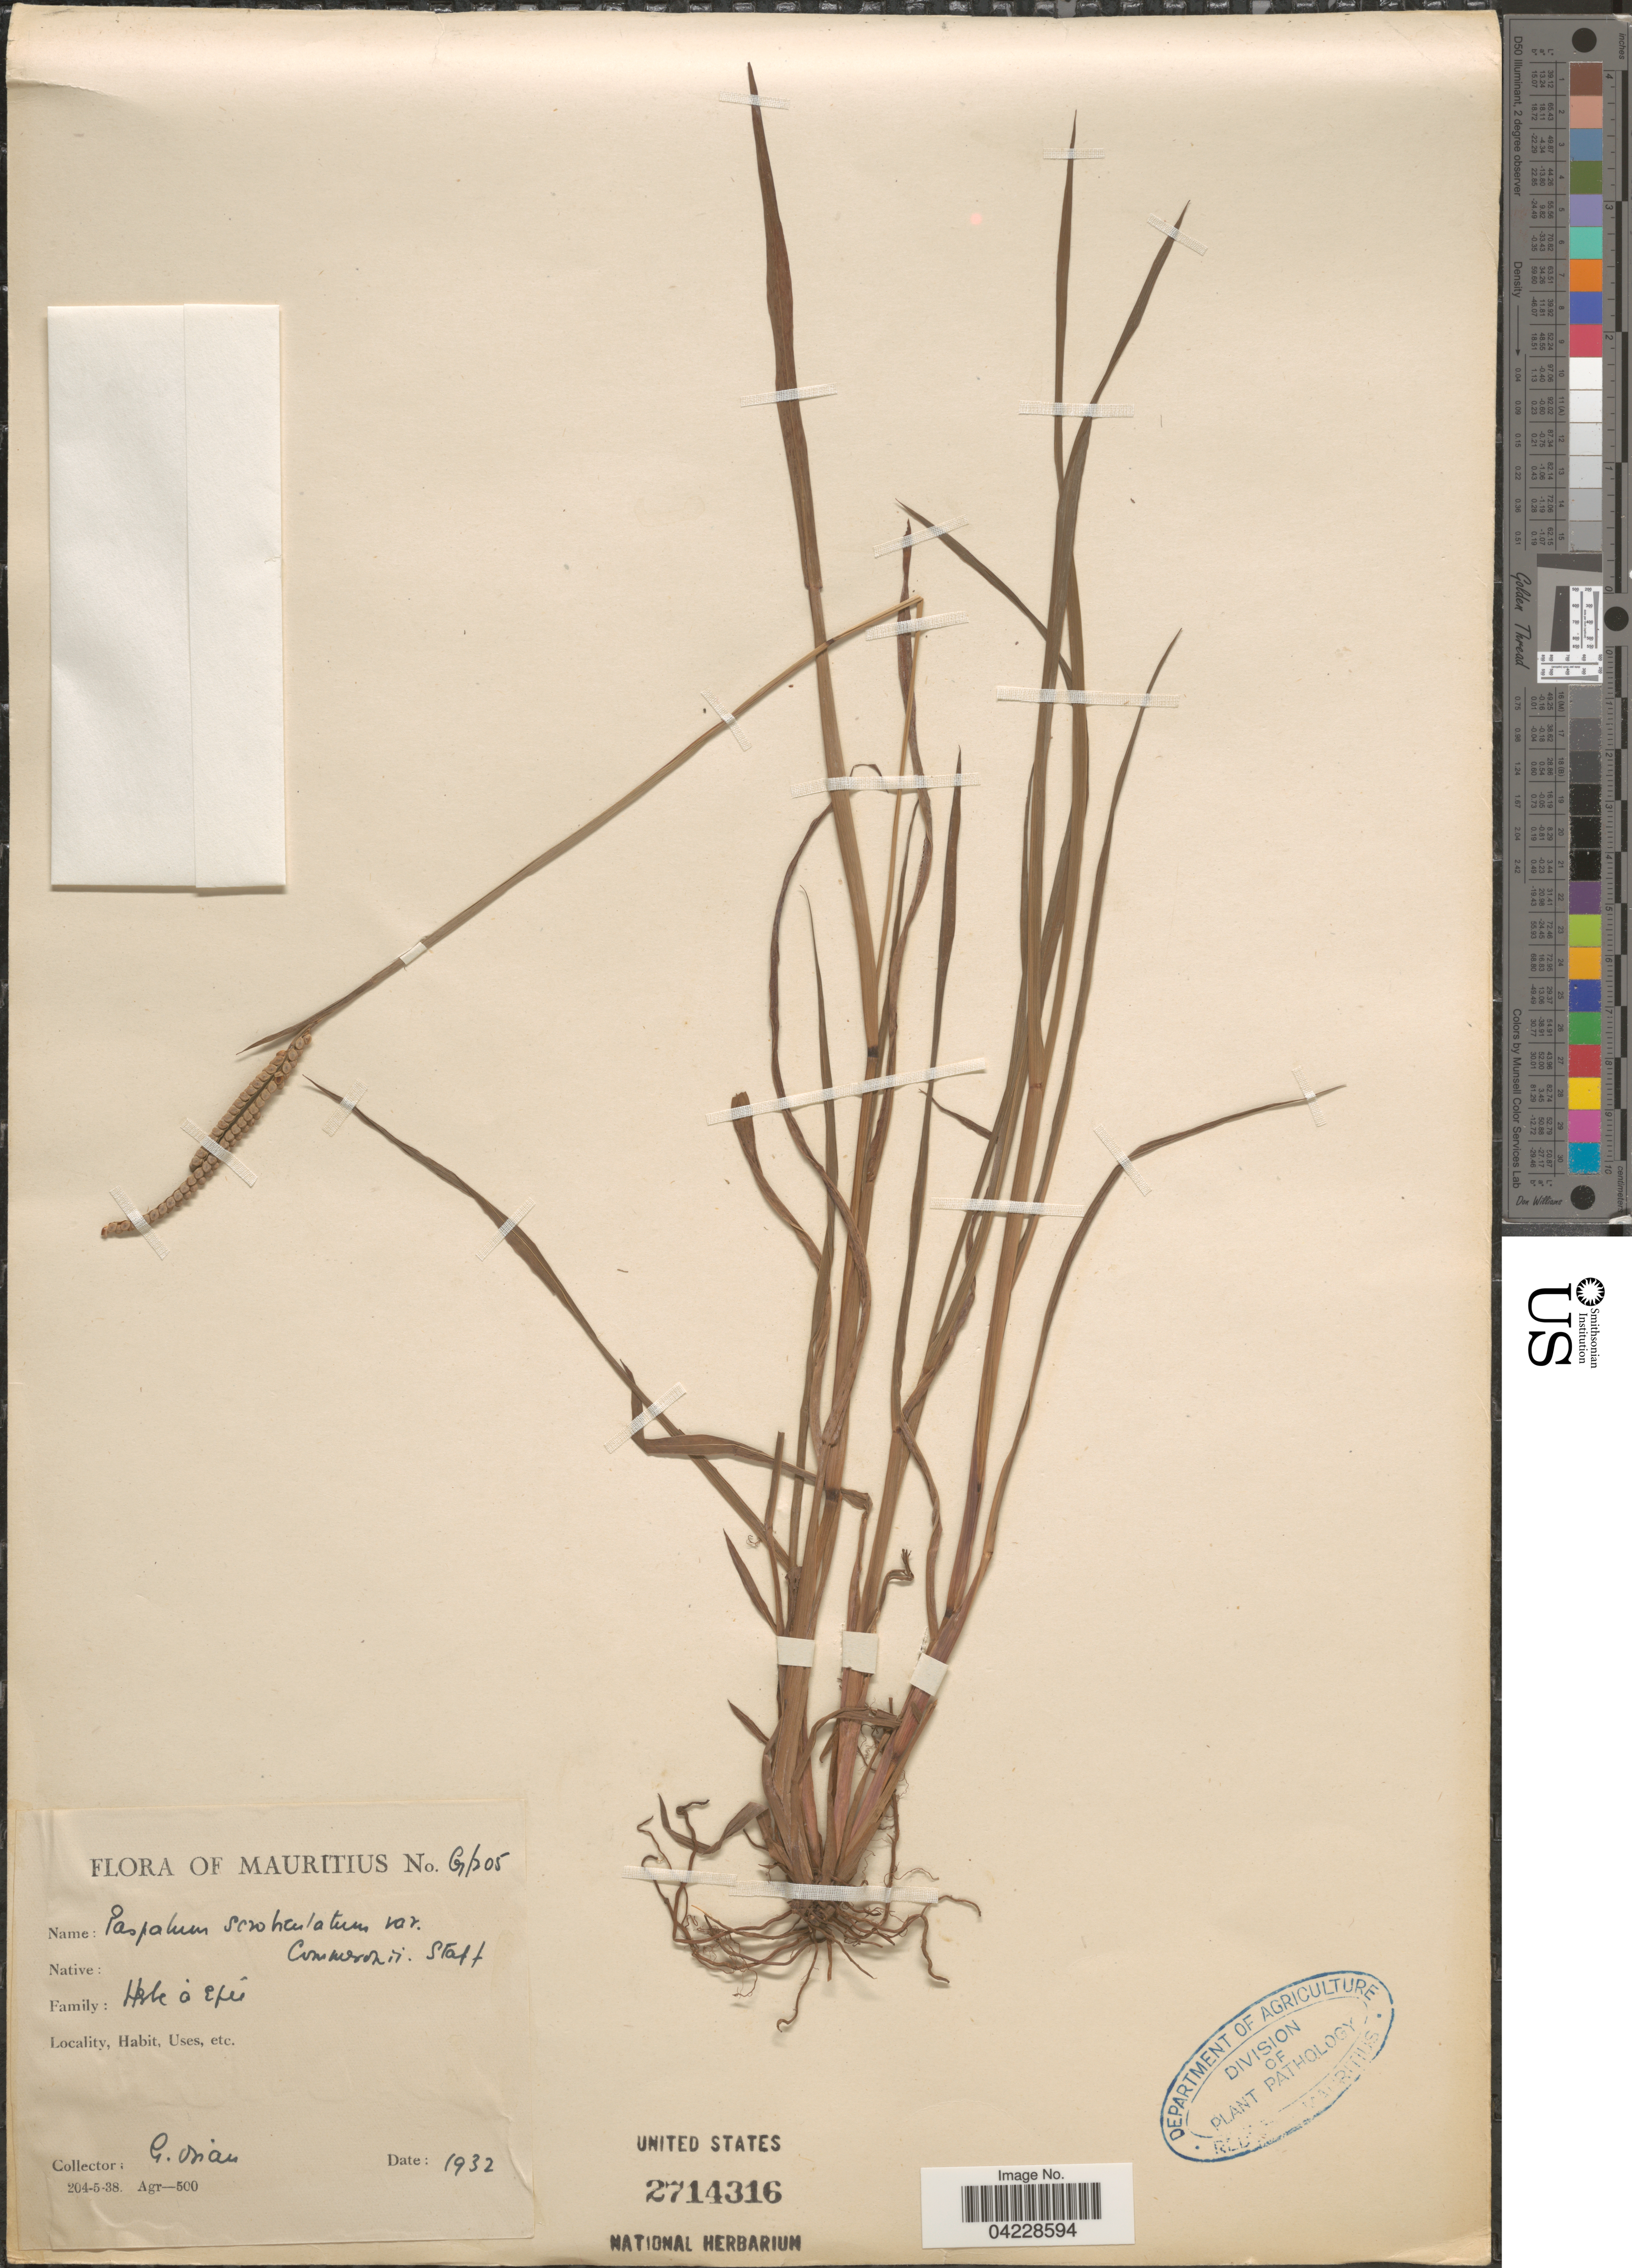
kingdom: Plantae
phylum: Tracheophyta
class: Liliopsida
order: Poales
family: Poaceae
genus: Paspalum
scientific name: Paspalum scrobiculatum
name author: L.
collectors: G. Orian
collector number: G/205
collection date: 1932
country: Mauritius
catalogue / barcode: US 2714316